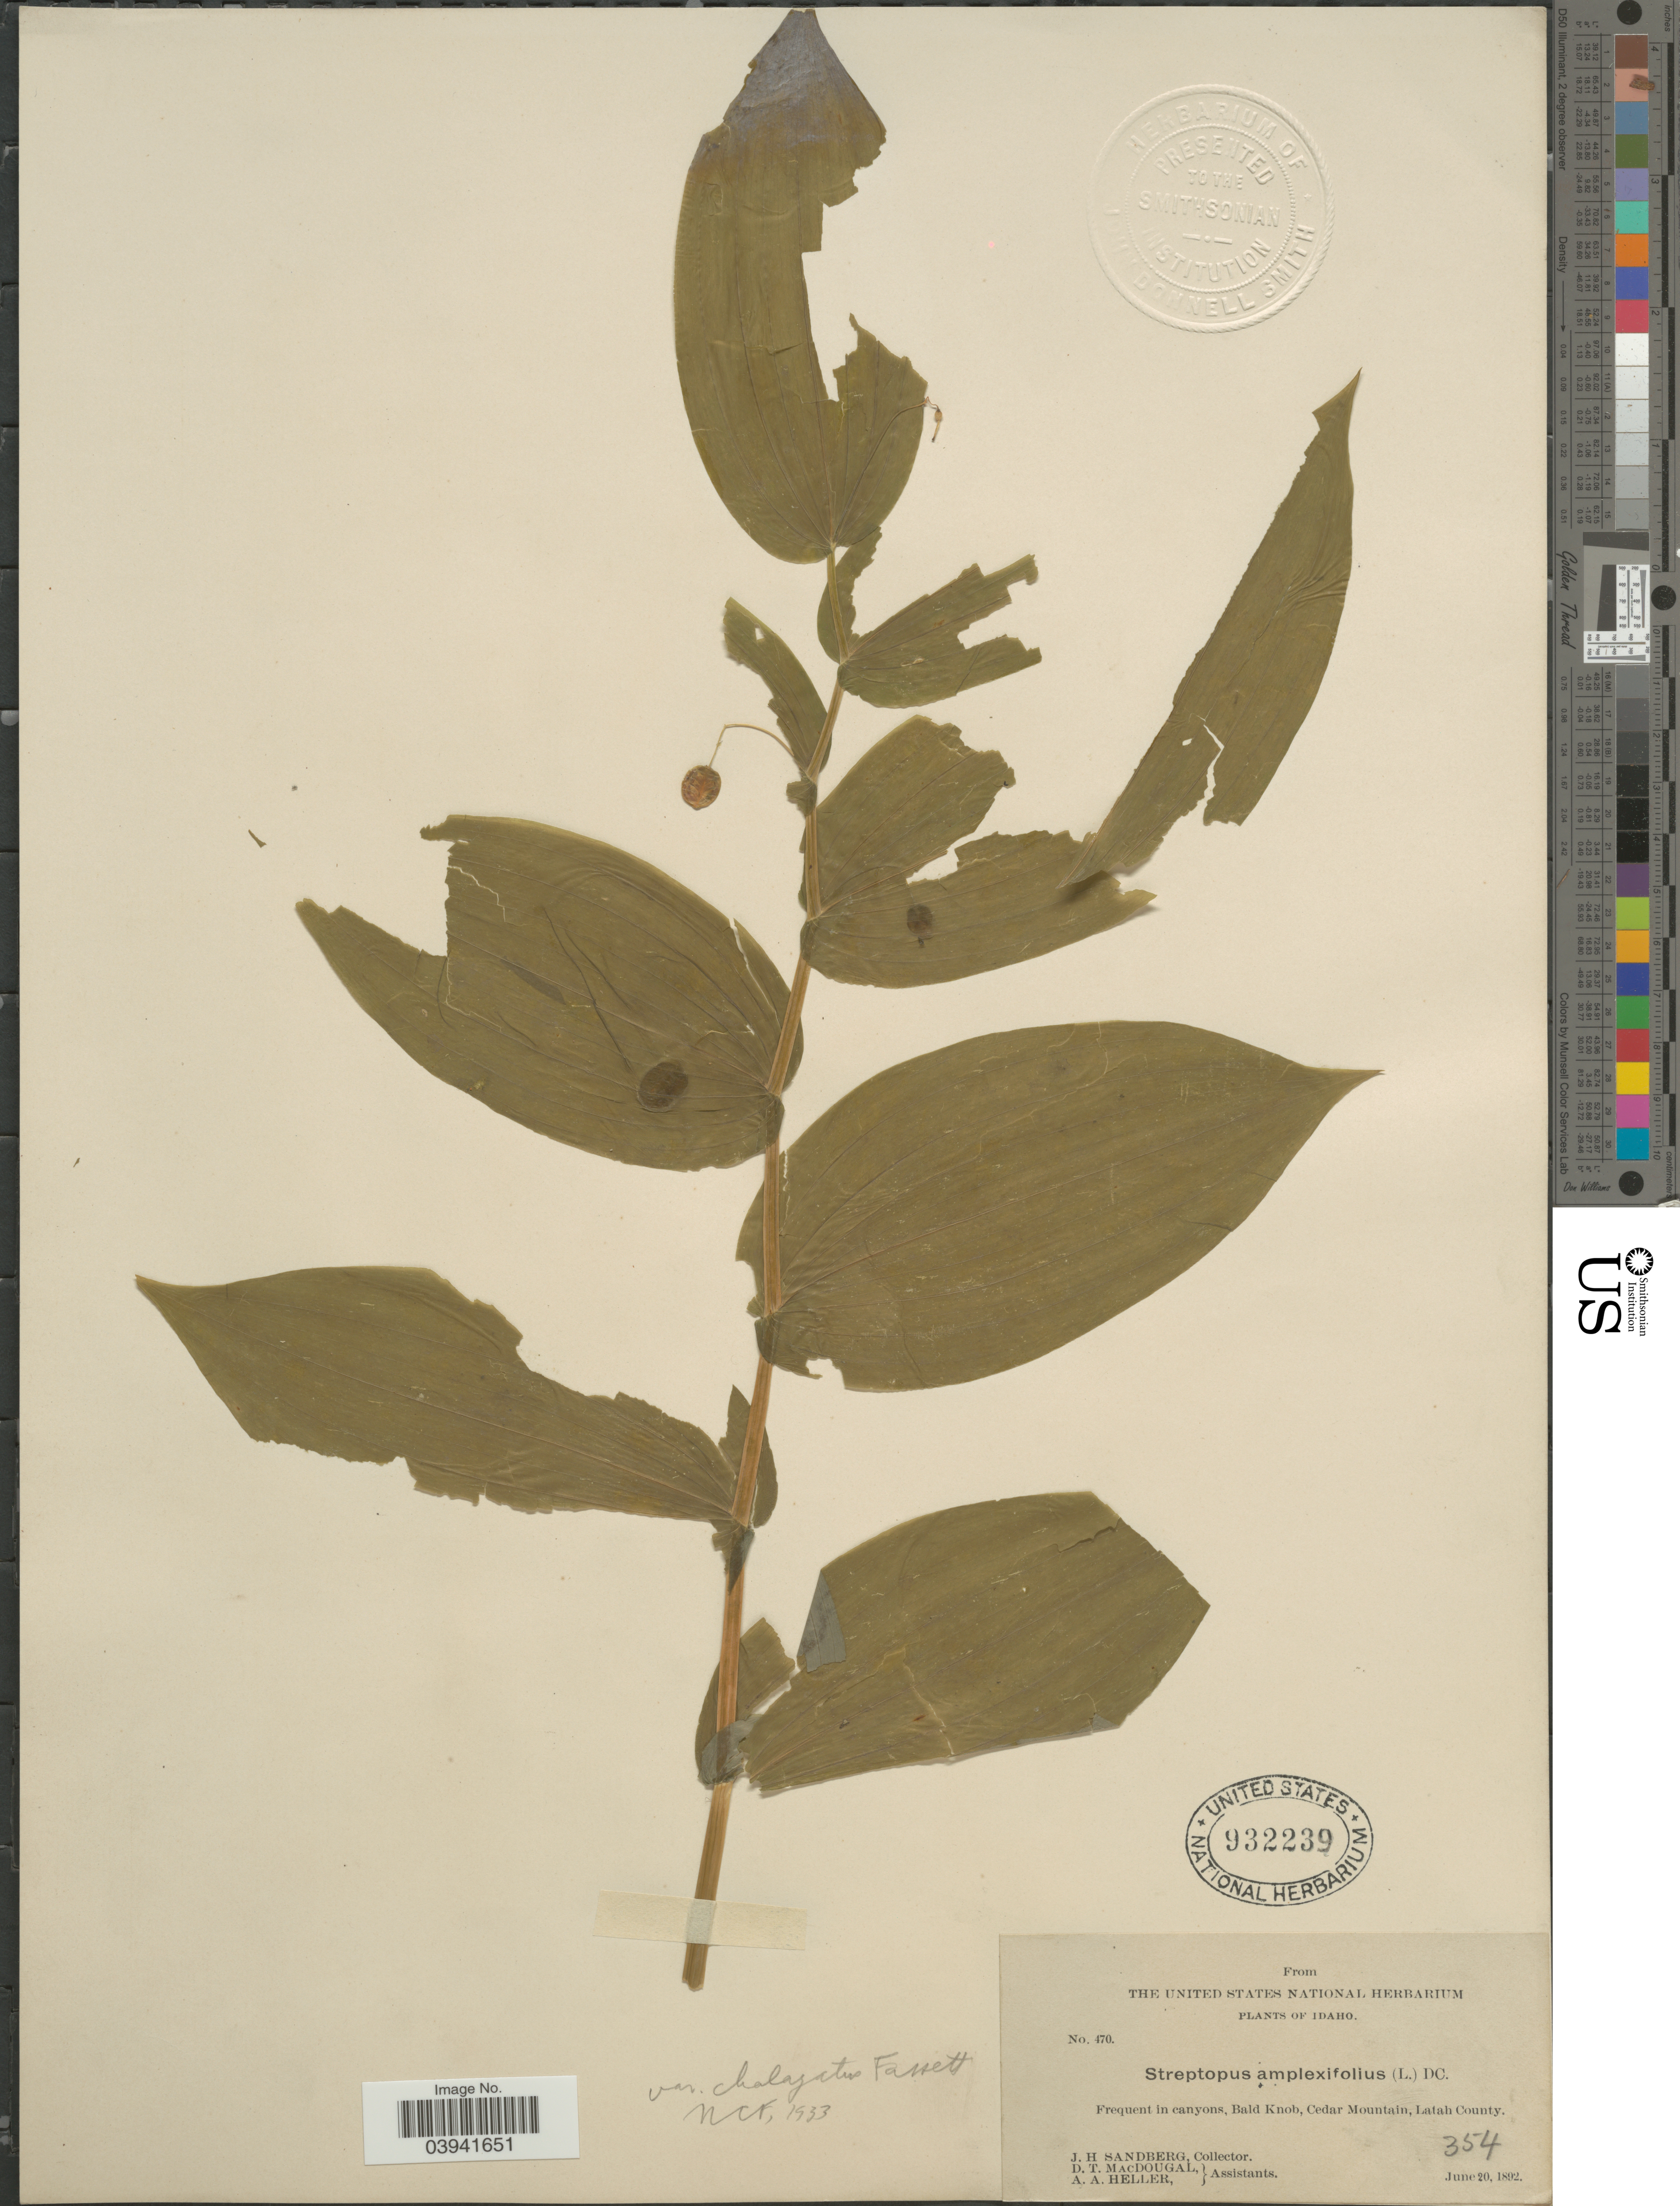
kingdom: Plantae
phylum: Tracheophyta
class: Liliopsida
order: Liliales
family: Liliaceae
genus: Streptopus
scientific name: Streptopus amplexifolius var. chalazatus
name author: Fassett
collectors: J. H. Sandberg, D. T. MacDougal & A. A. Heller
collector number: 470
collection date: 1892-06-20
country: United States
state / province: Idaho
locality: Frequent in canyons, Bald Knob, Cedar Mountain, Latah County.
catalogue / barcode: US 932239